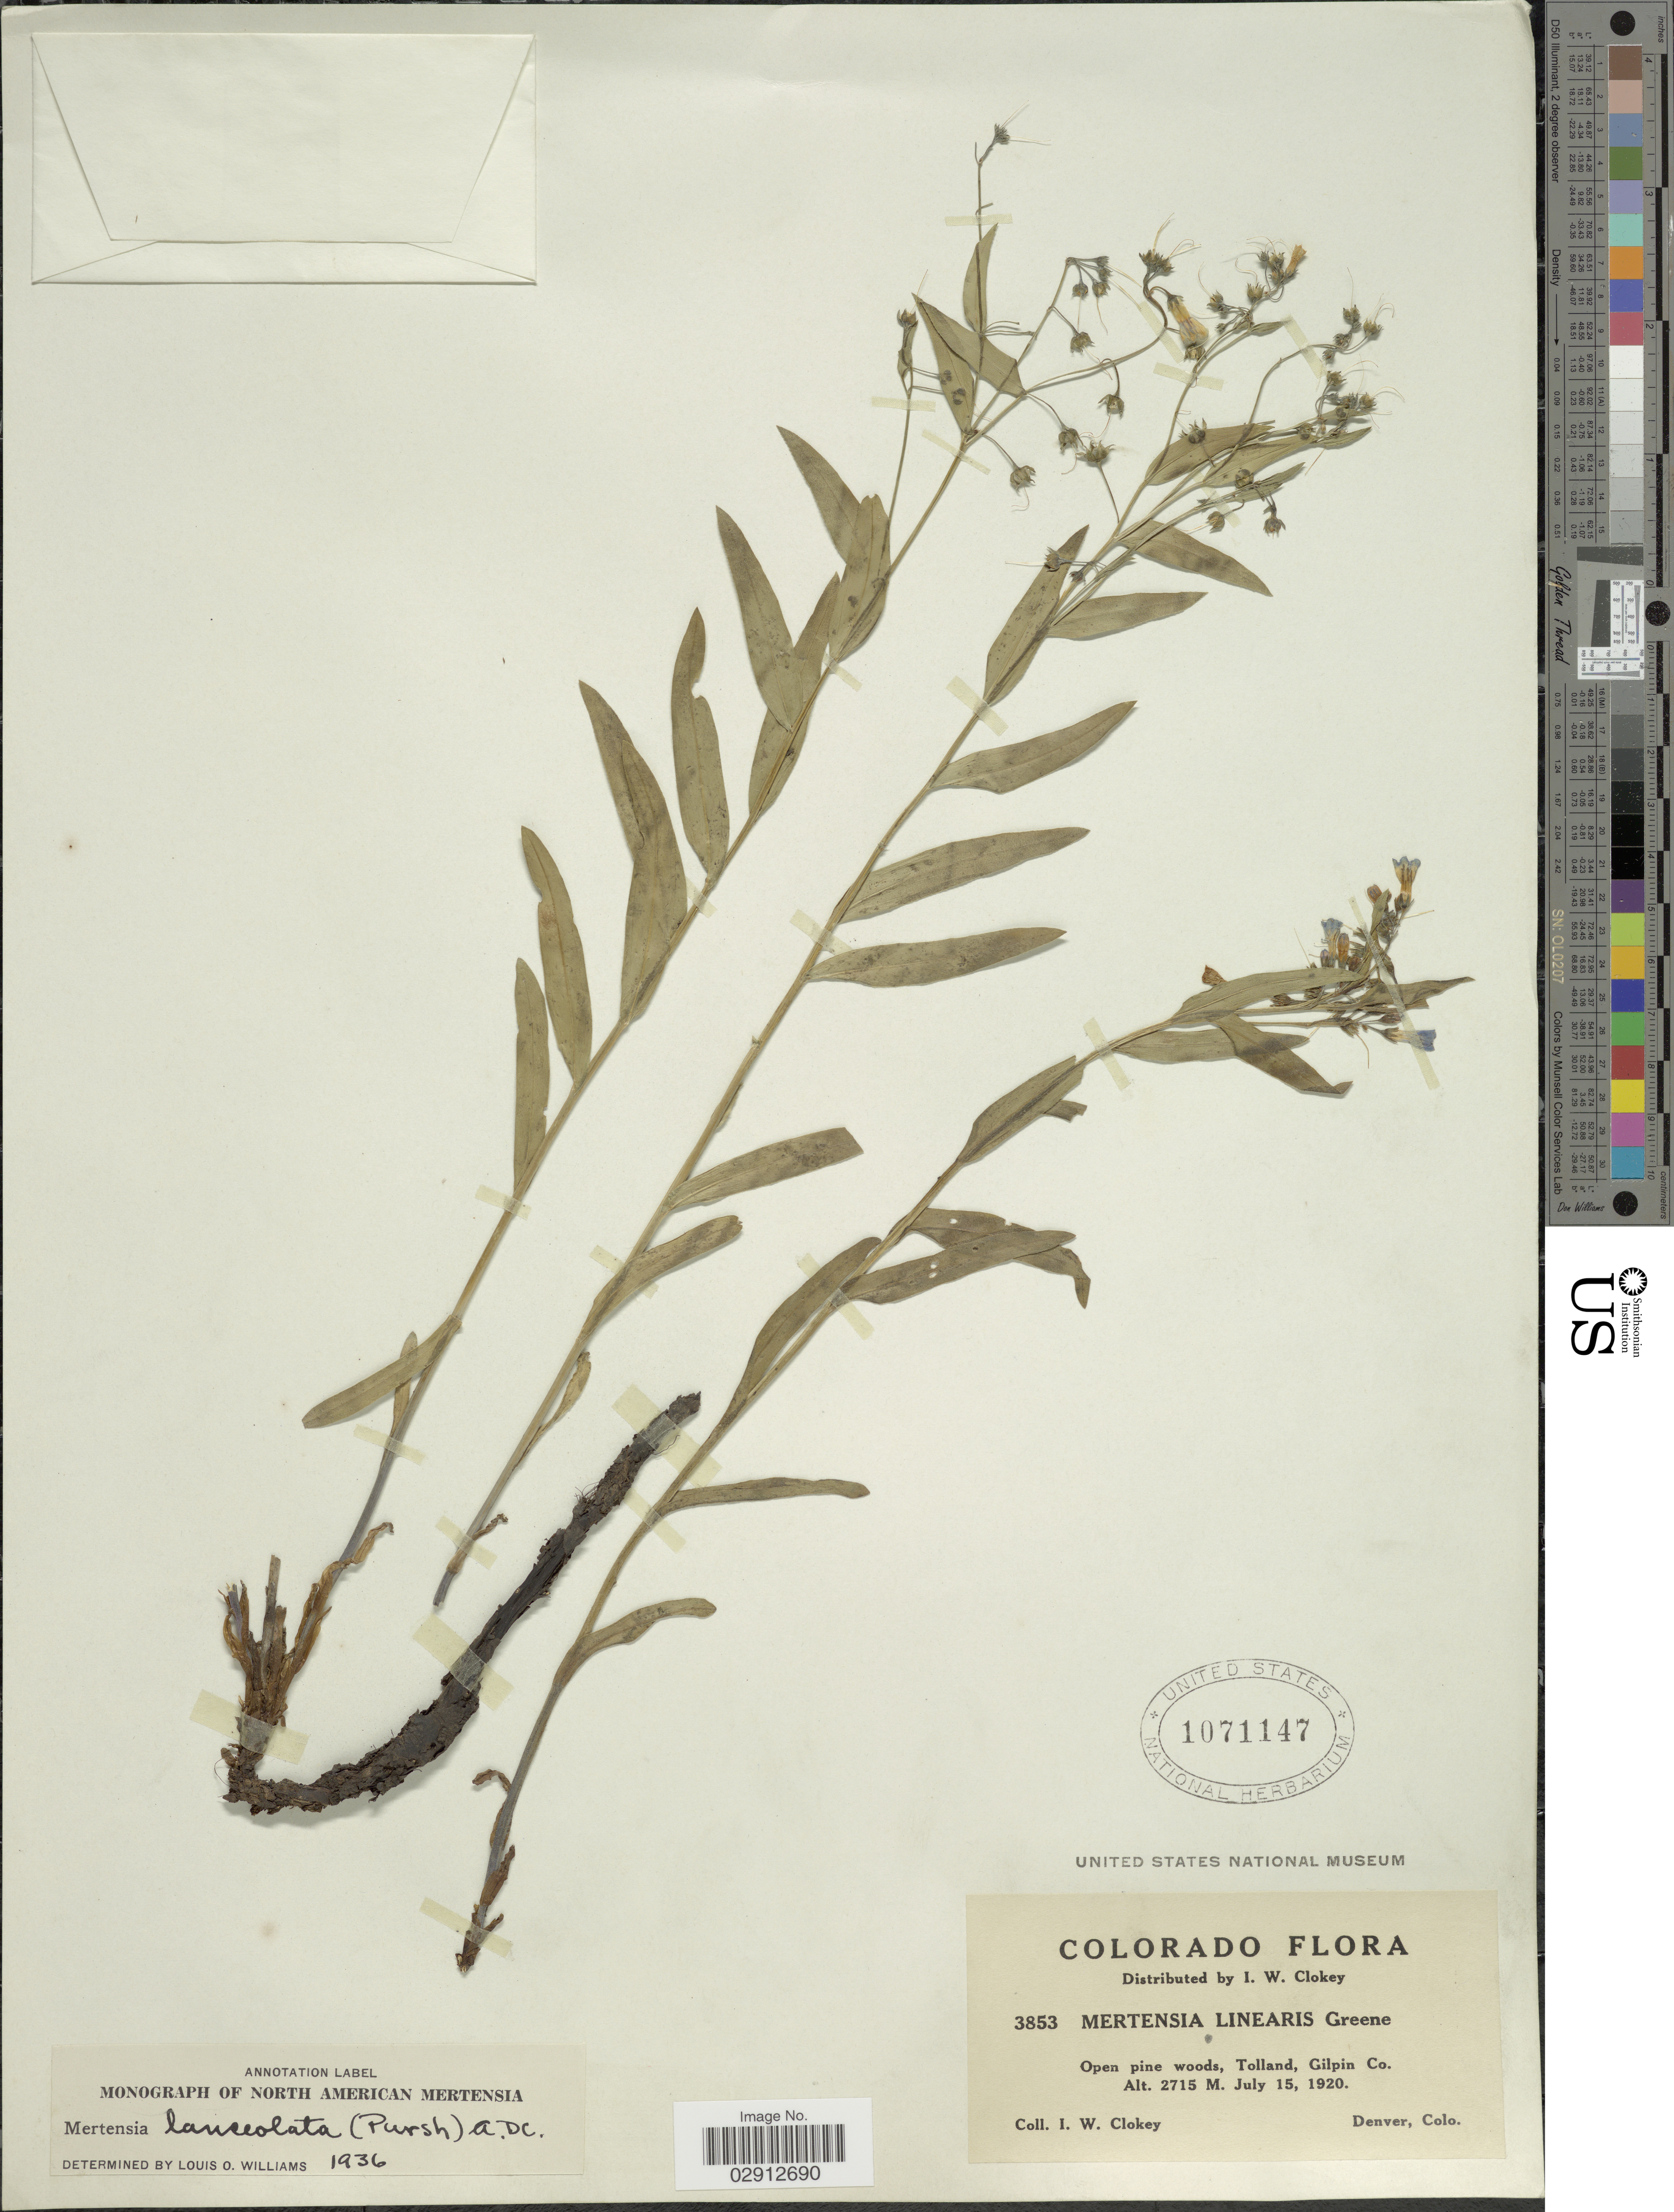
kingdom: Plantae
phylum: Tracheophyta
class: Magnoliopsida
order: Boraginales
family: Boraginaceae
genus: Mertensia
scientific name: Mertensia lanceolata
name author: (Pursh) DC. ex A. DC.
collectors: I. W. Clokey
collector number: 3853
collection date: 1920-07-15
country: United States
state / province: Colorado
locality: Tolland, Gilpin Co.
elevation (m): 2715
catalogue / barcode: US 1071147